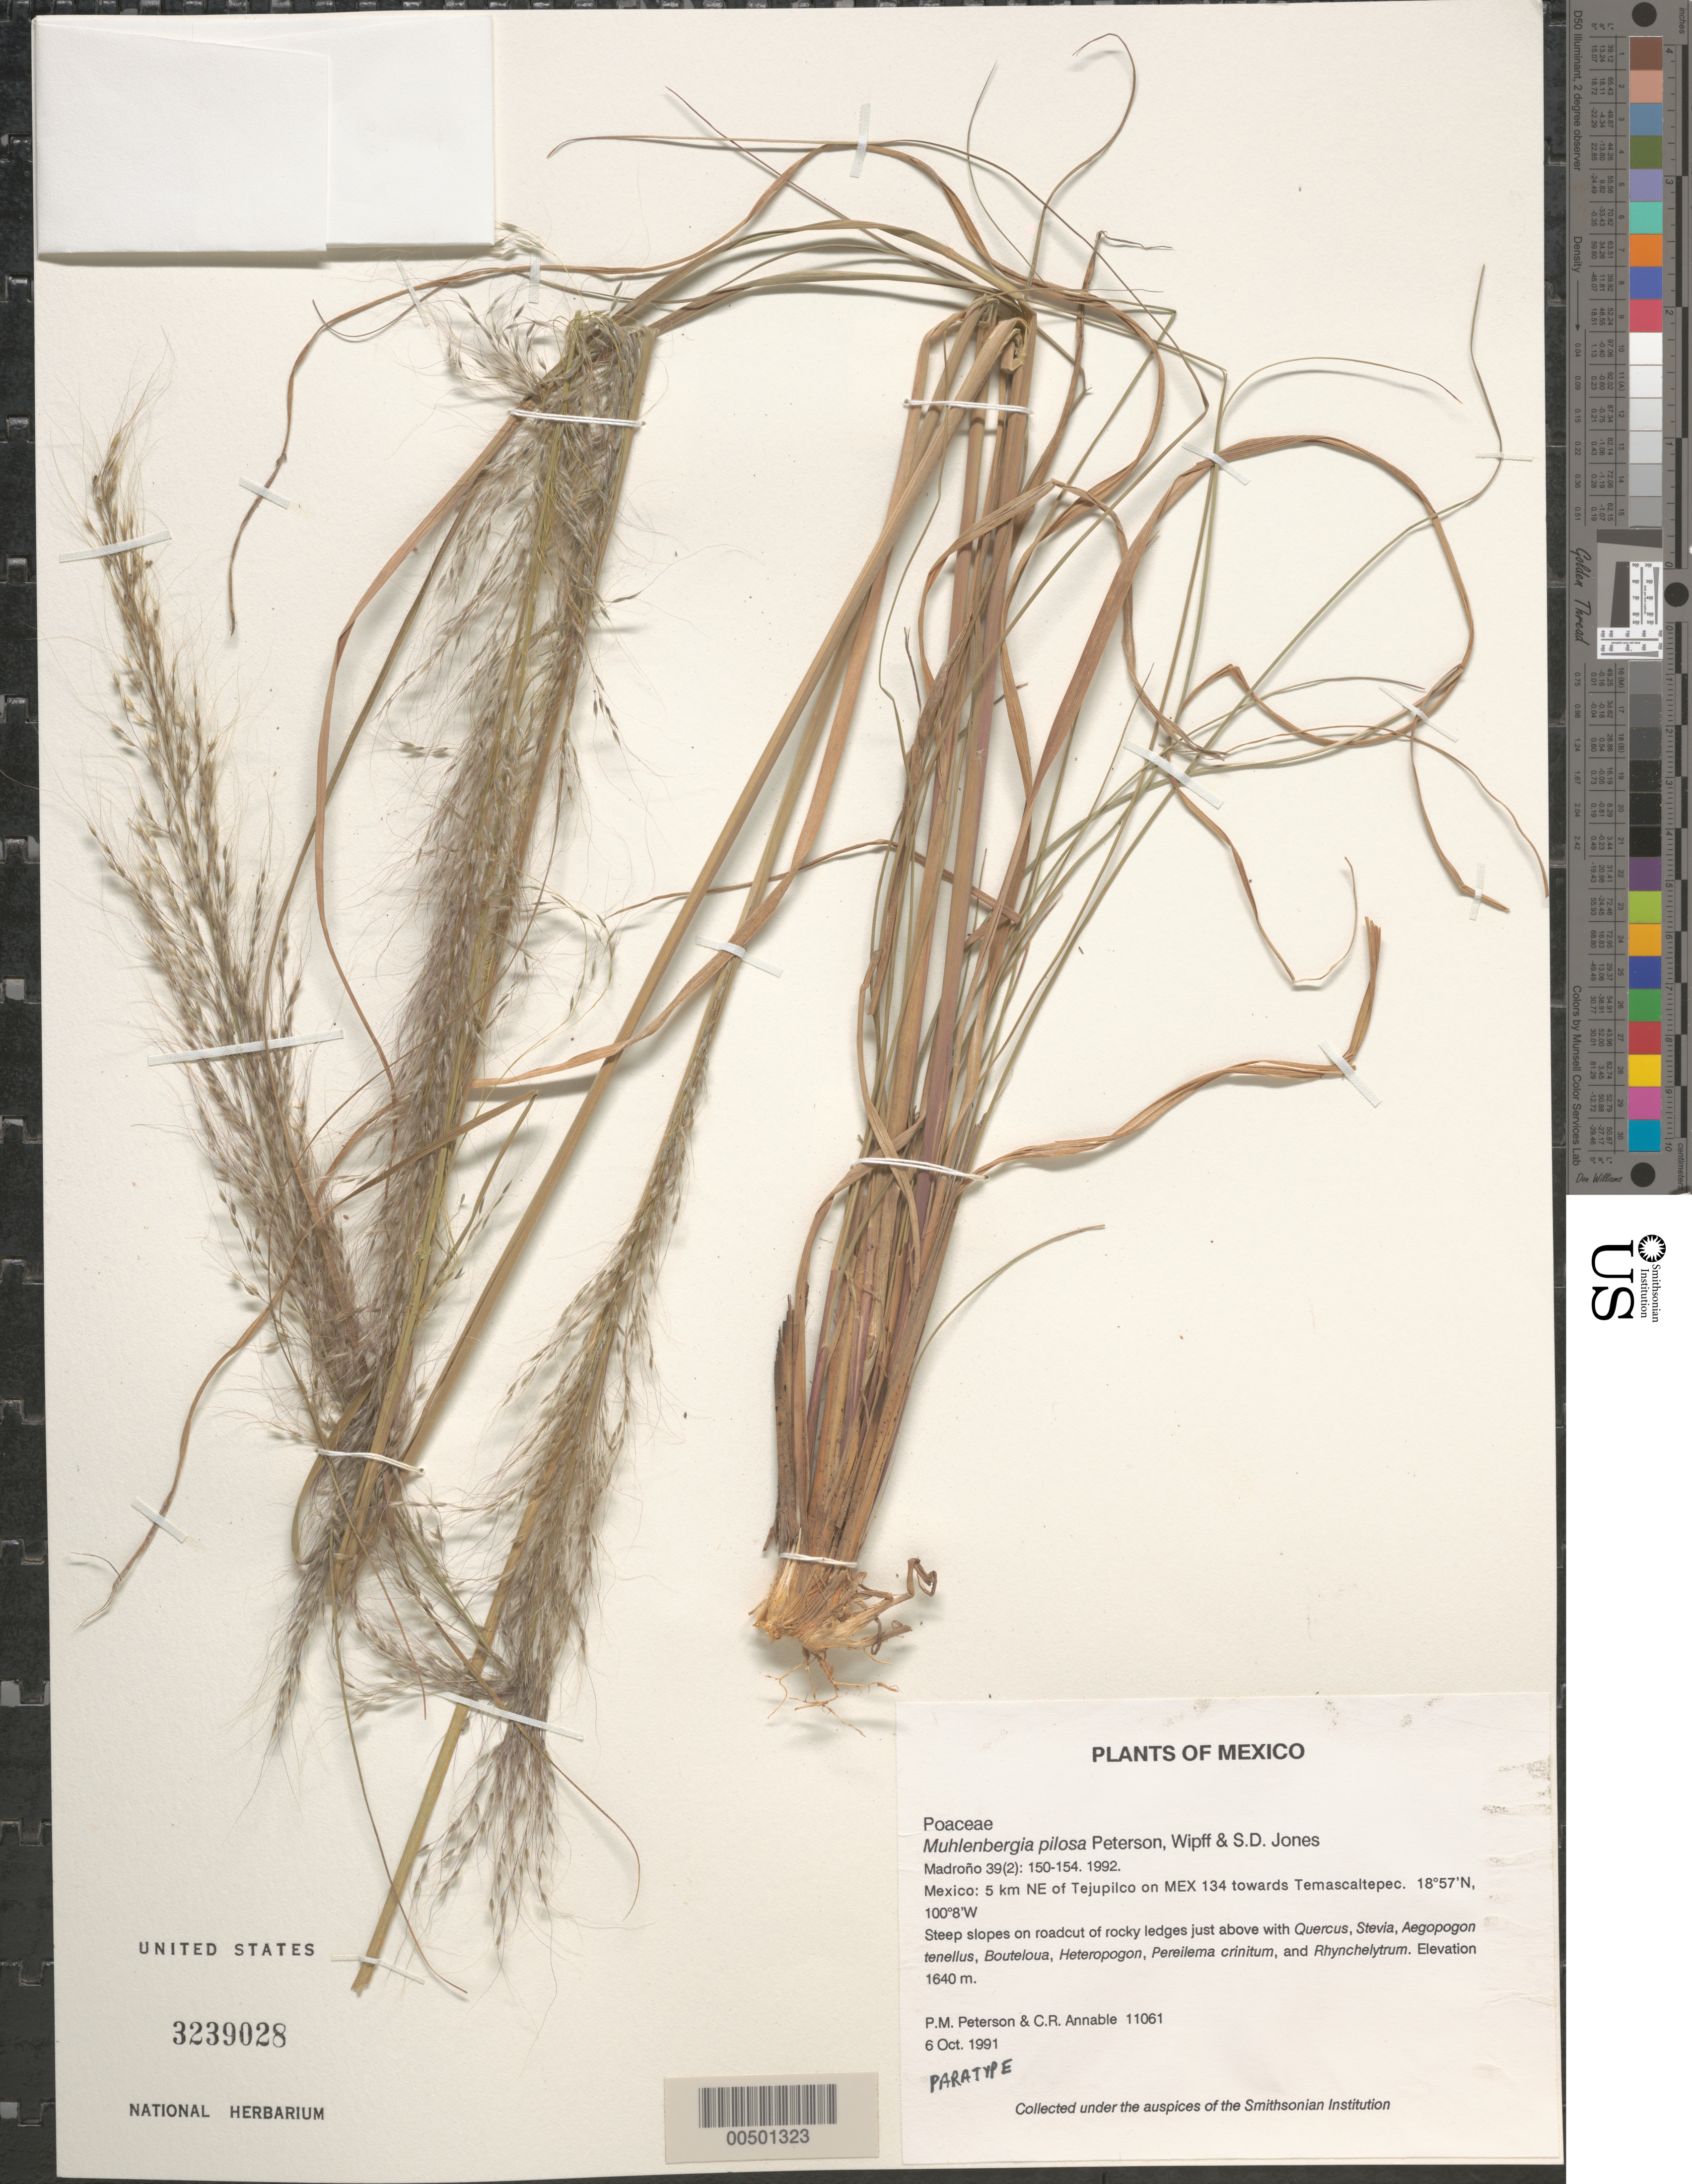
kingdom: Plantae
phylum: Tracheophyta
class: Liliopsida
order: Poales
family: Poaceae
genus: Muhlenbergia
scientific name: Muhlenbergia pilosa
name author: P.M. Peterson et al.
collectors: P. M. Peterson & C. R. Annable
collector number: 11061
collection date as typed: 06 Oct 1991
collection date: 1991-10-06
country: Mexico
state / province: México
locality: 5 km NE of Tejupilco on Mex 134 towards Temascaltepec.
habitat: Steep slopes on roadcut of rocky ledges just above.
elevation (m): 1640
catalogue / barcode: US 3239028